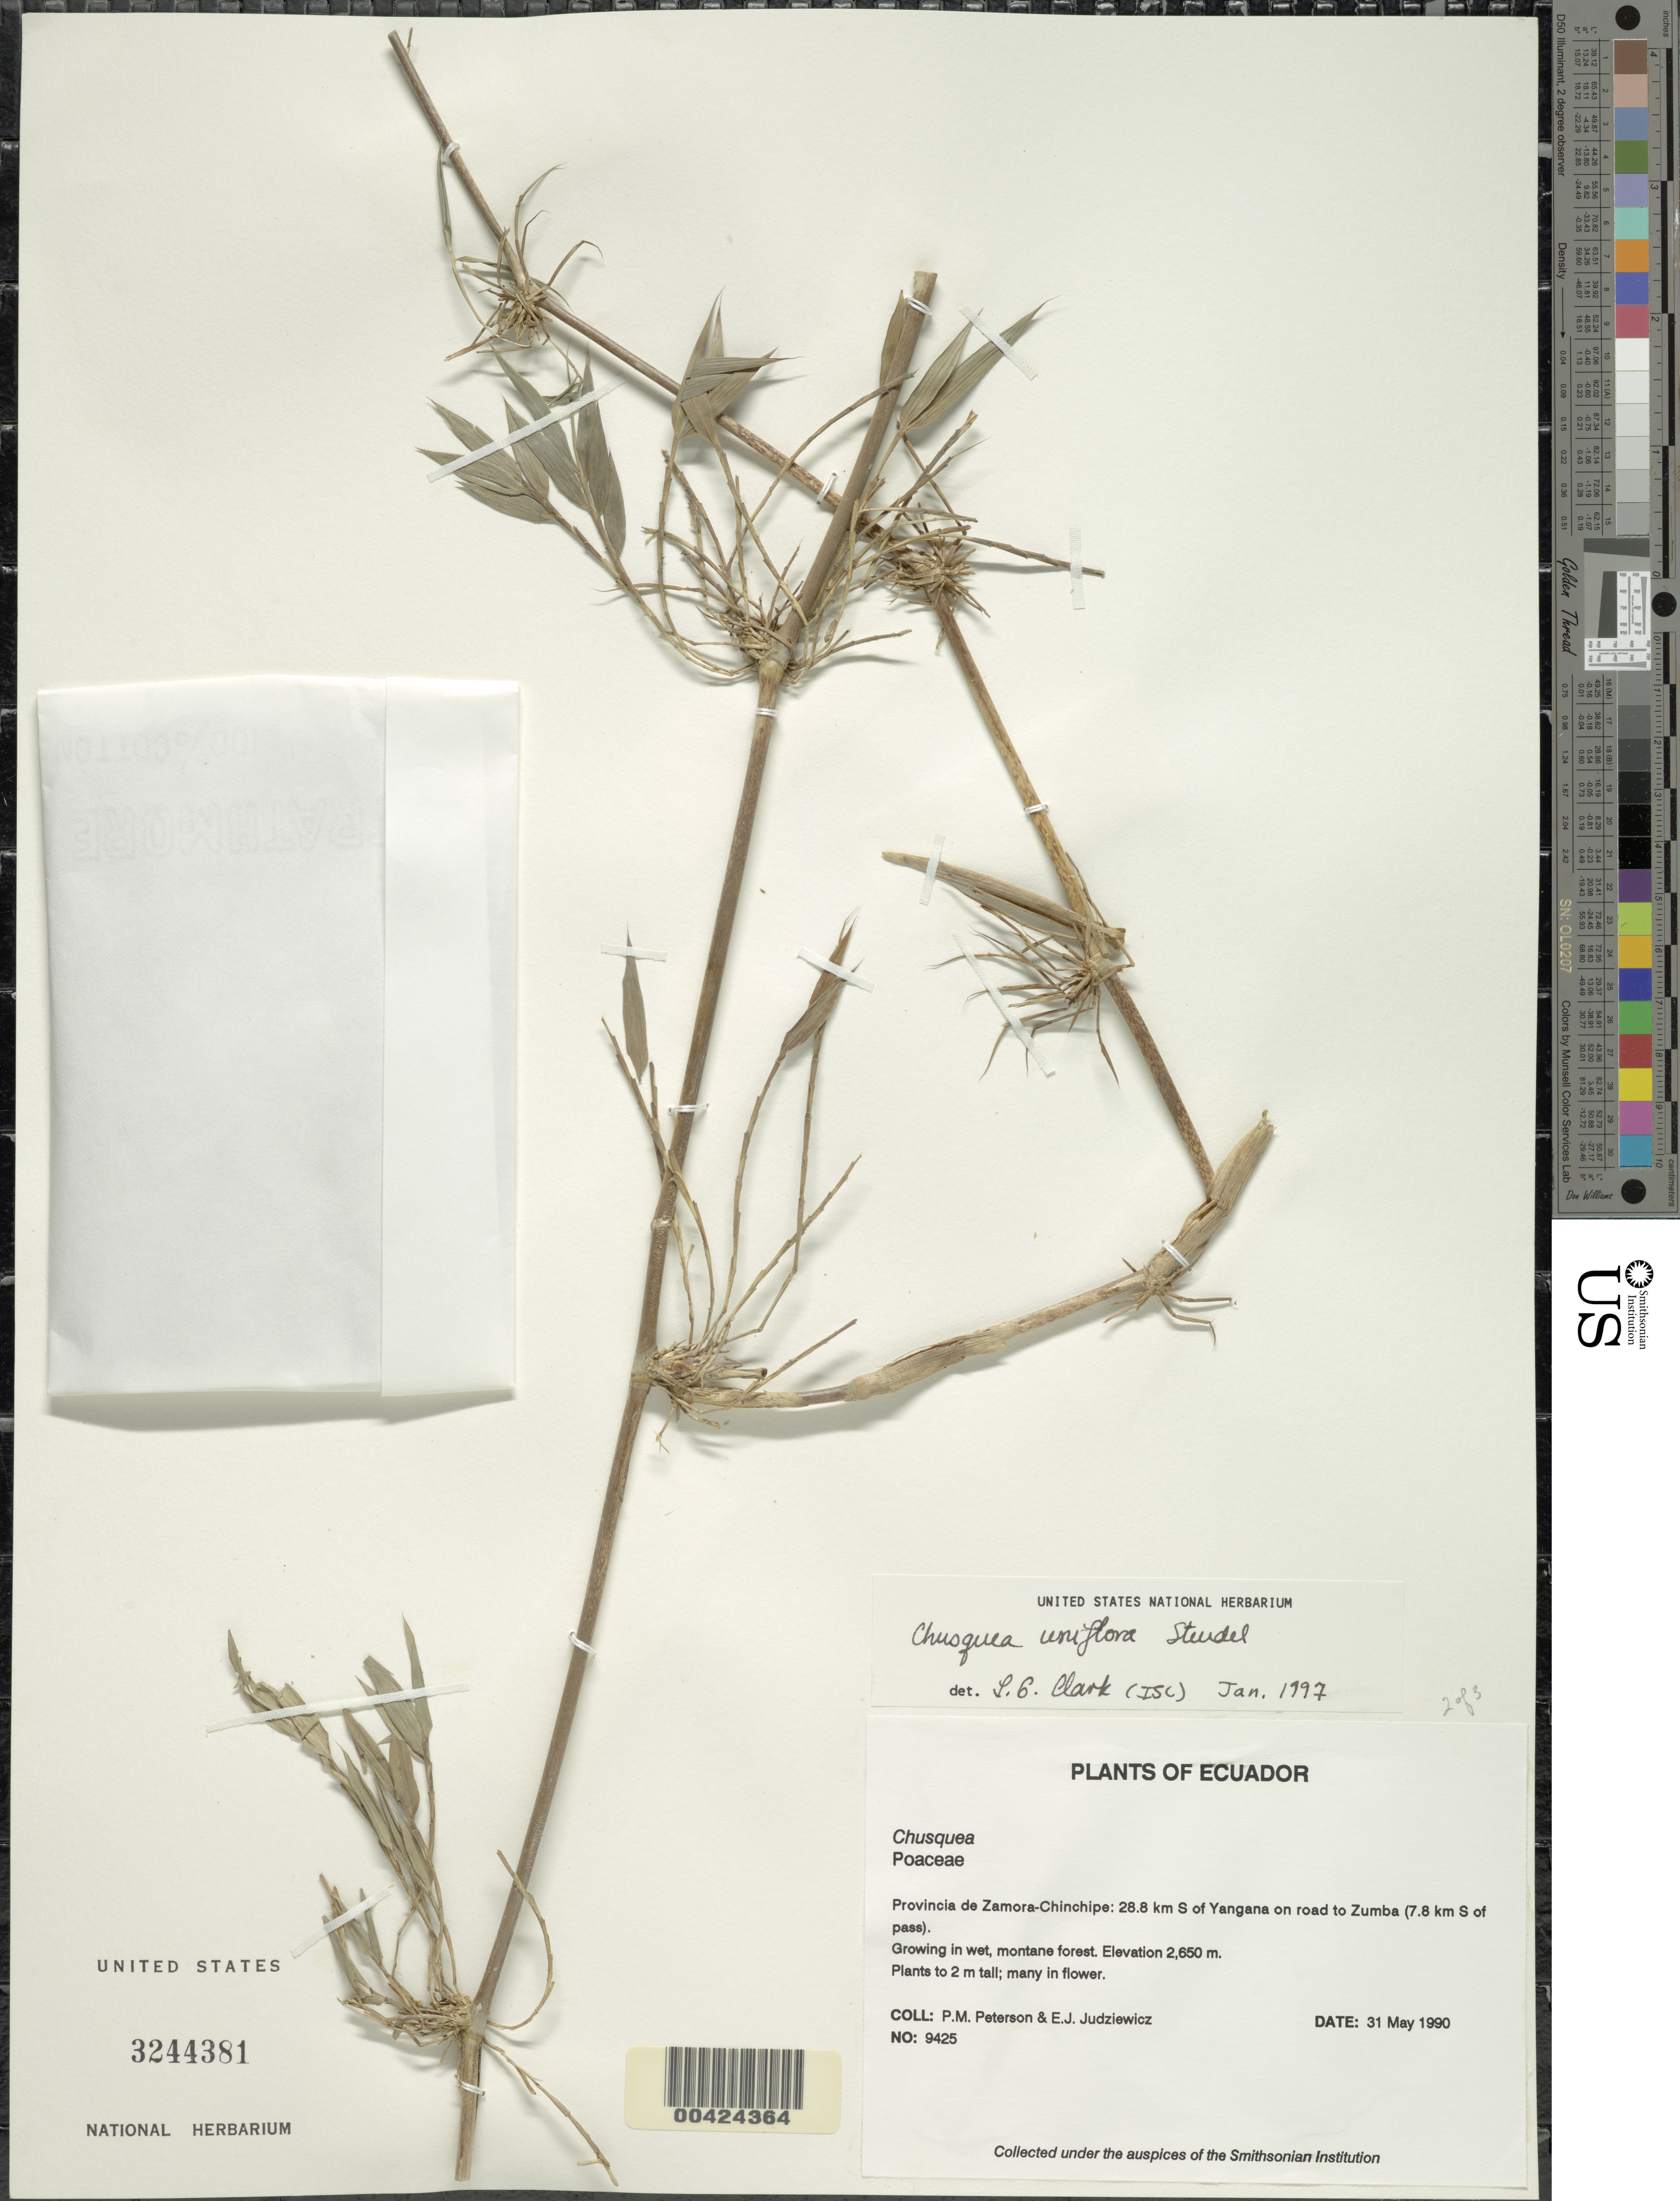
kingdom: Plantae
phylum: Tracheophyta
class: Liliopsida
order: Poales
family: Poaceae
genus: Chusquea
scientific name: Chusquea uniflora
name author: Steud.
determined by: Clark, Lynn G., (ISC), Iowa State University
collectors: P. M. Peterson & E. J. Judziewicz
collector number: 9425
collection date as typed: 31 May 1990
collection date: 1990-05-31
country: Ecuador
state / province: Zamora-Chinchipe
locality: Yananga, 28.8 km S of ; on road to zumba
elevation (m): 2650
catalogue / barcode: US 3244381